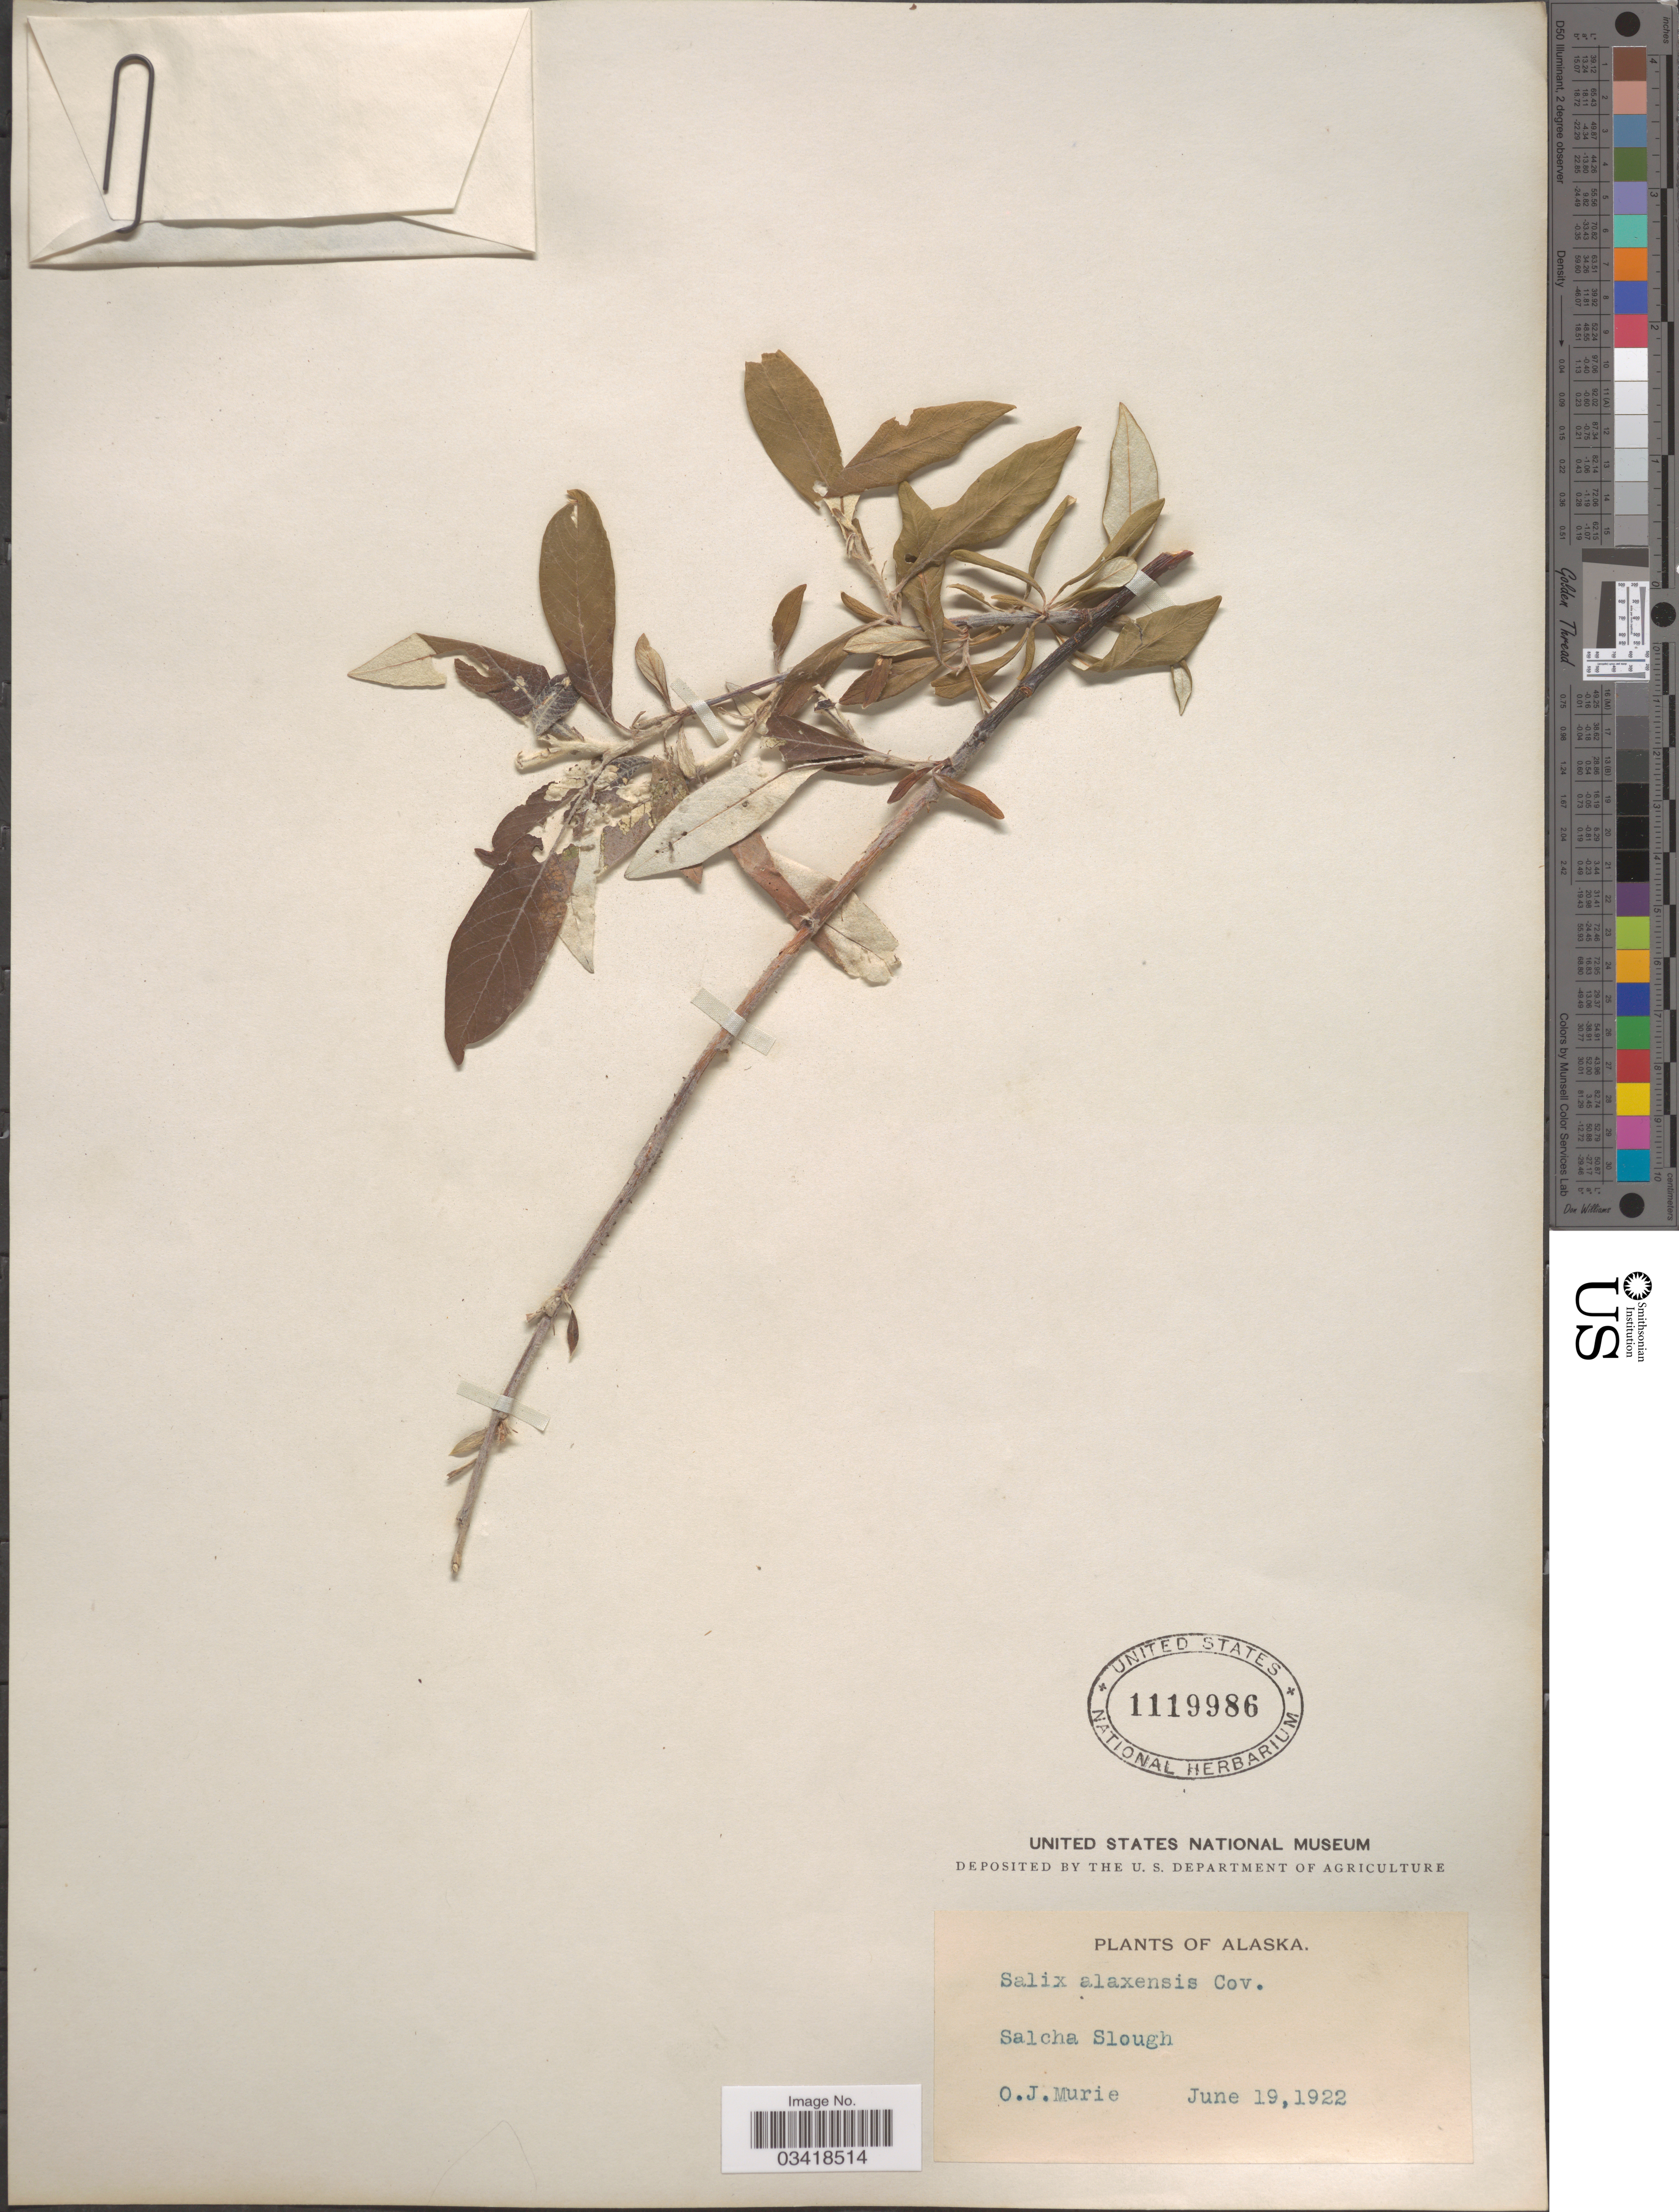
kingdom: Plantae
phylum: Tracheophyta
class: Magnoliopsida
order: Malpighiales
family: Salicaceae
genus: Salix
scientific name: Salix alaxensis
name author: (Andersson) Coville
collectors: O. Murie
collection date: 1922-06-19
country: United States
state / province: Alaska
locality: Salcha Slough.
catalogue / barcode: US 1119986